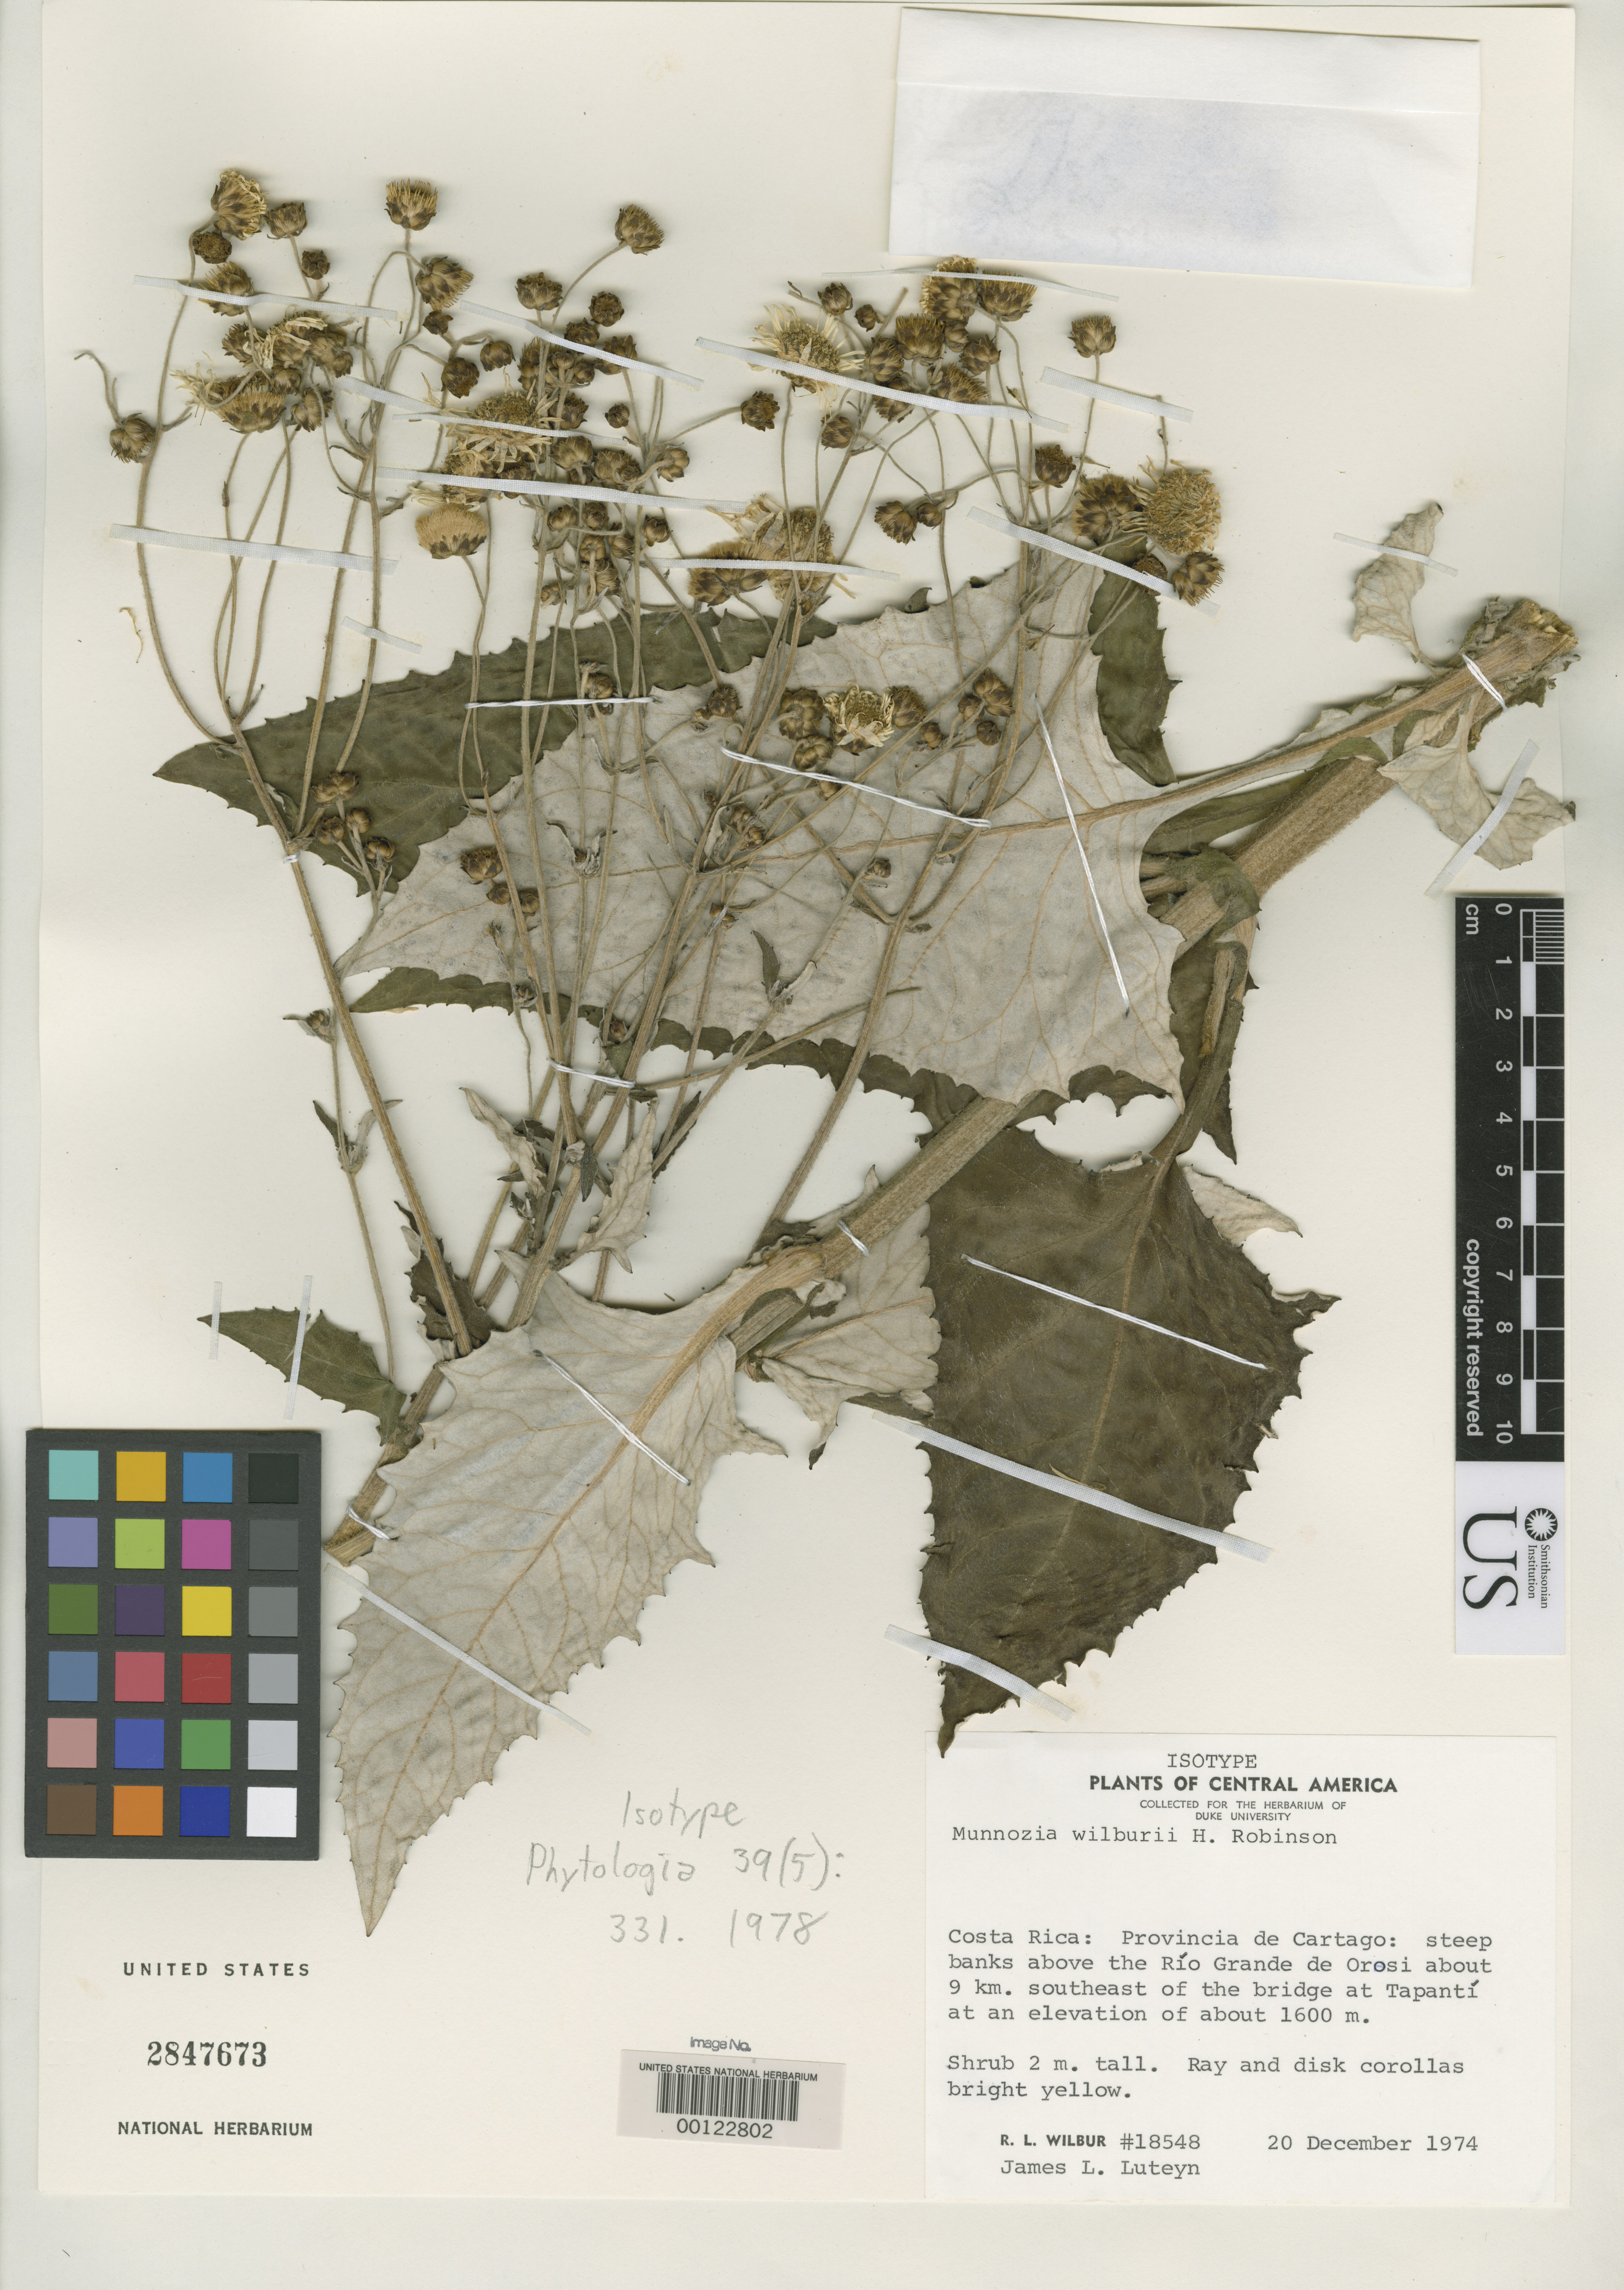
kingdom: Plantae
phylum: Tracheophyta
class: Magnoliopsida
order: Asterales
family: Asteraceae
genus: Munnozia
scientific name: Munnozia wilburii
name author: H. Rob.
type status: Isotype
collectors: J. L. Luteyn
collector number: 18548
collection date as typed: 20 Dec 1974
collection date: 1974-12-20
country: Costa Rica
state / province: Cartago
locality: Above Rio Grande de Orosi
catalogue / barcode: US 2847673